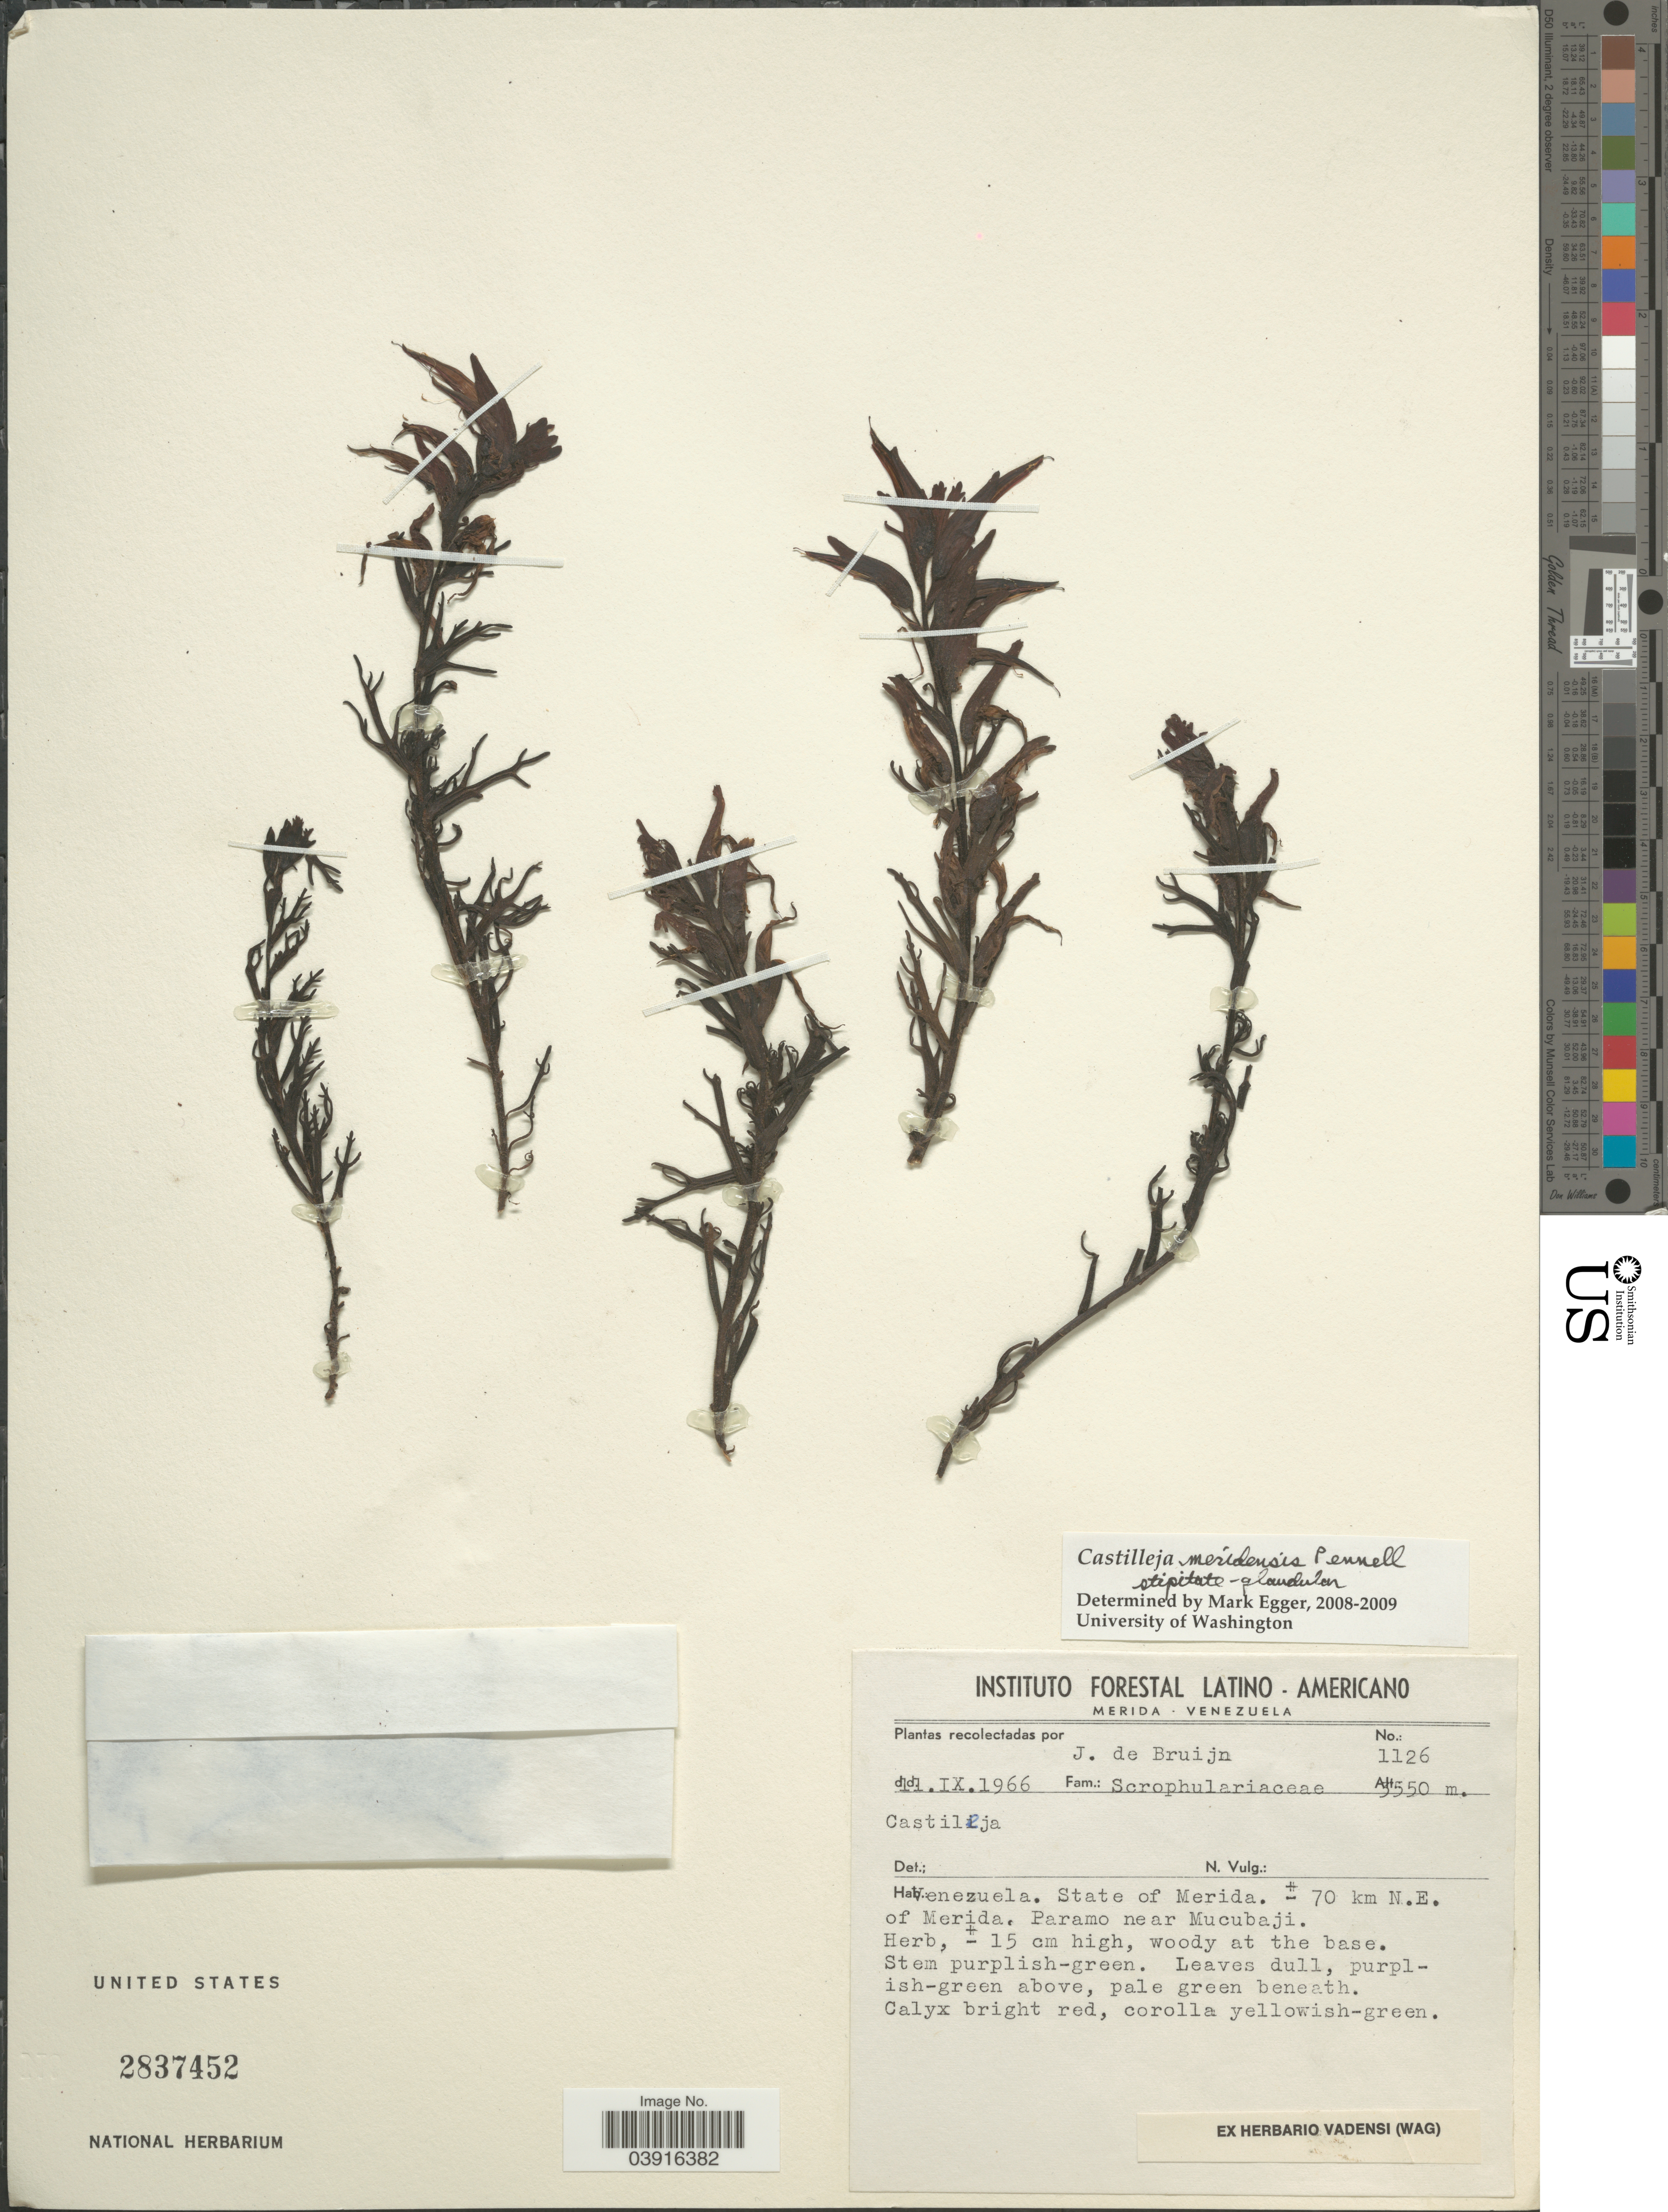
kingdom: Plantae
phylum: Tracheophyta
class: Magnoliopsida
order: Lamiales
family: Orobanchaceae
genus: Castilleja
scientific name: Castilleja meridensis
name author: Pennell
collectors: J. Bruijn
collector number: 1126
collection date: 1966-09-11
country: Venezuela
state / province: Merida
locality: ± 70 km N.E. of Merida. Paramo near Mucubaji.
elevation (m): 3550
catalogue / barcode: US 2837452